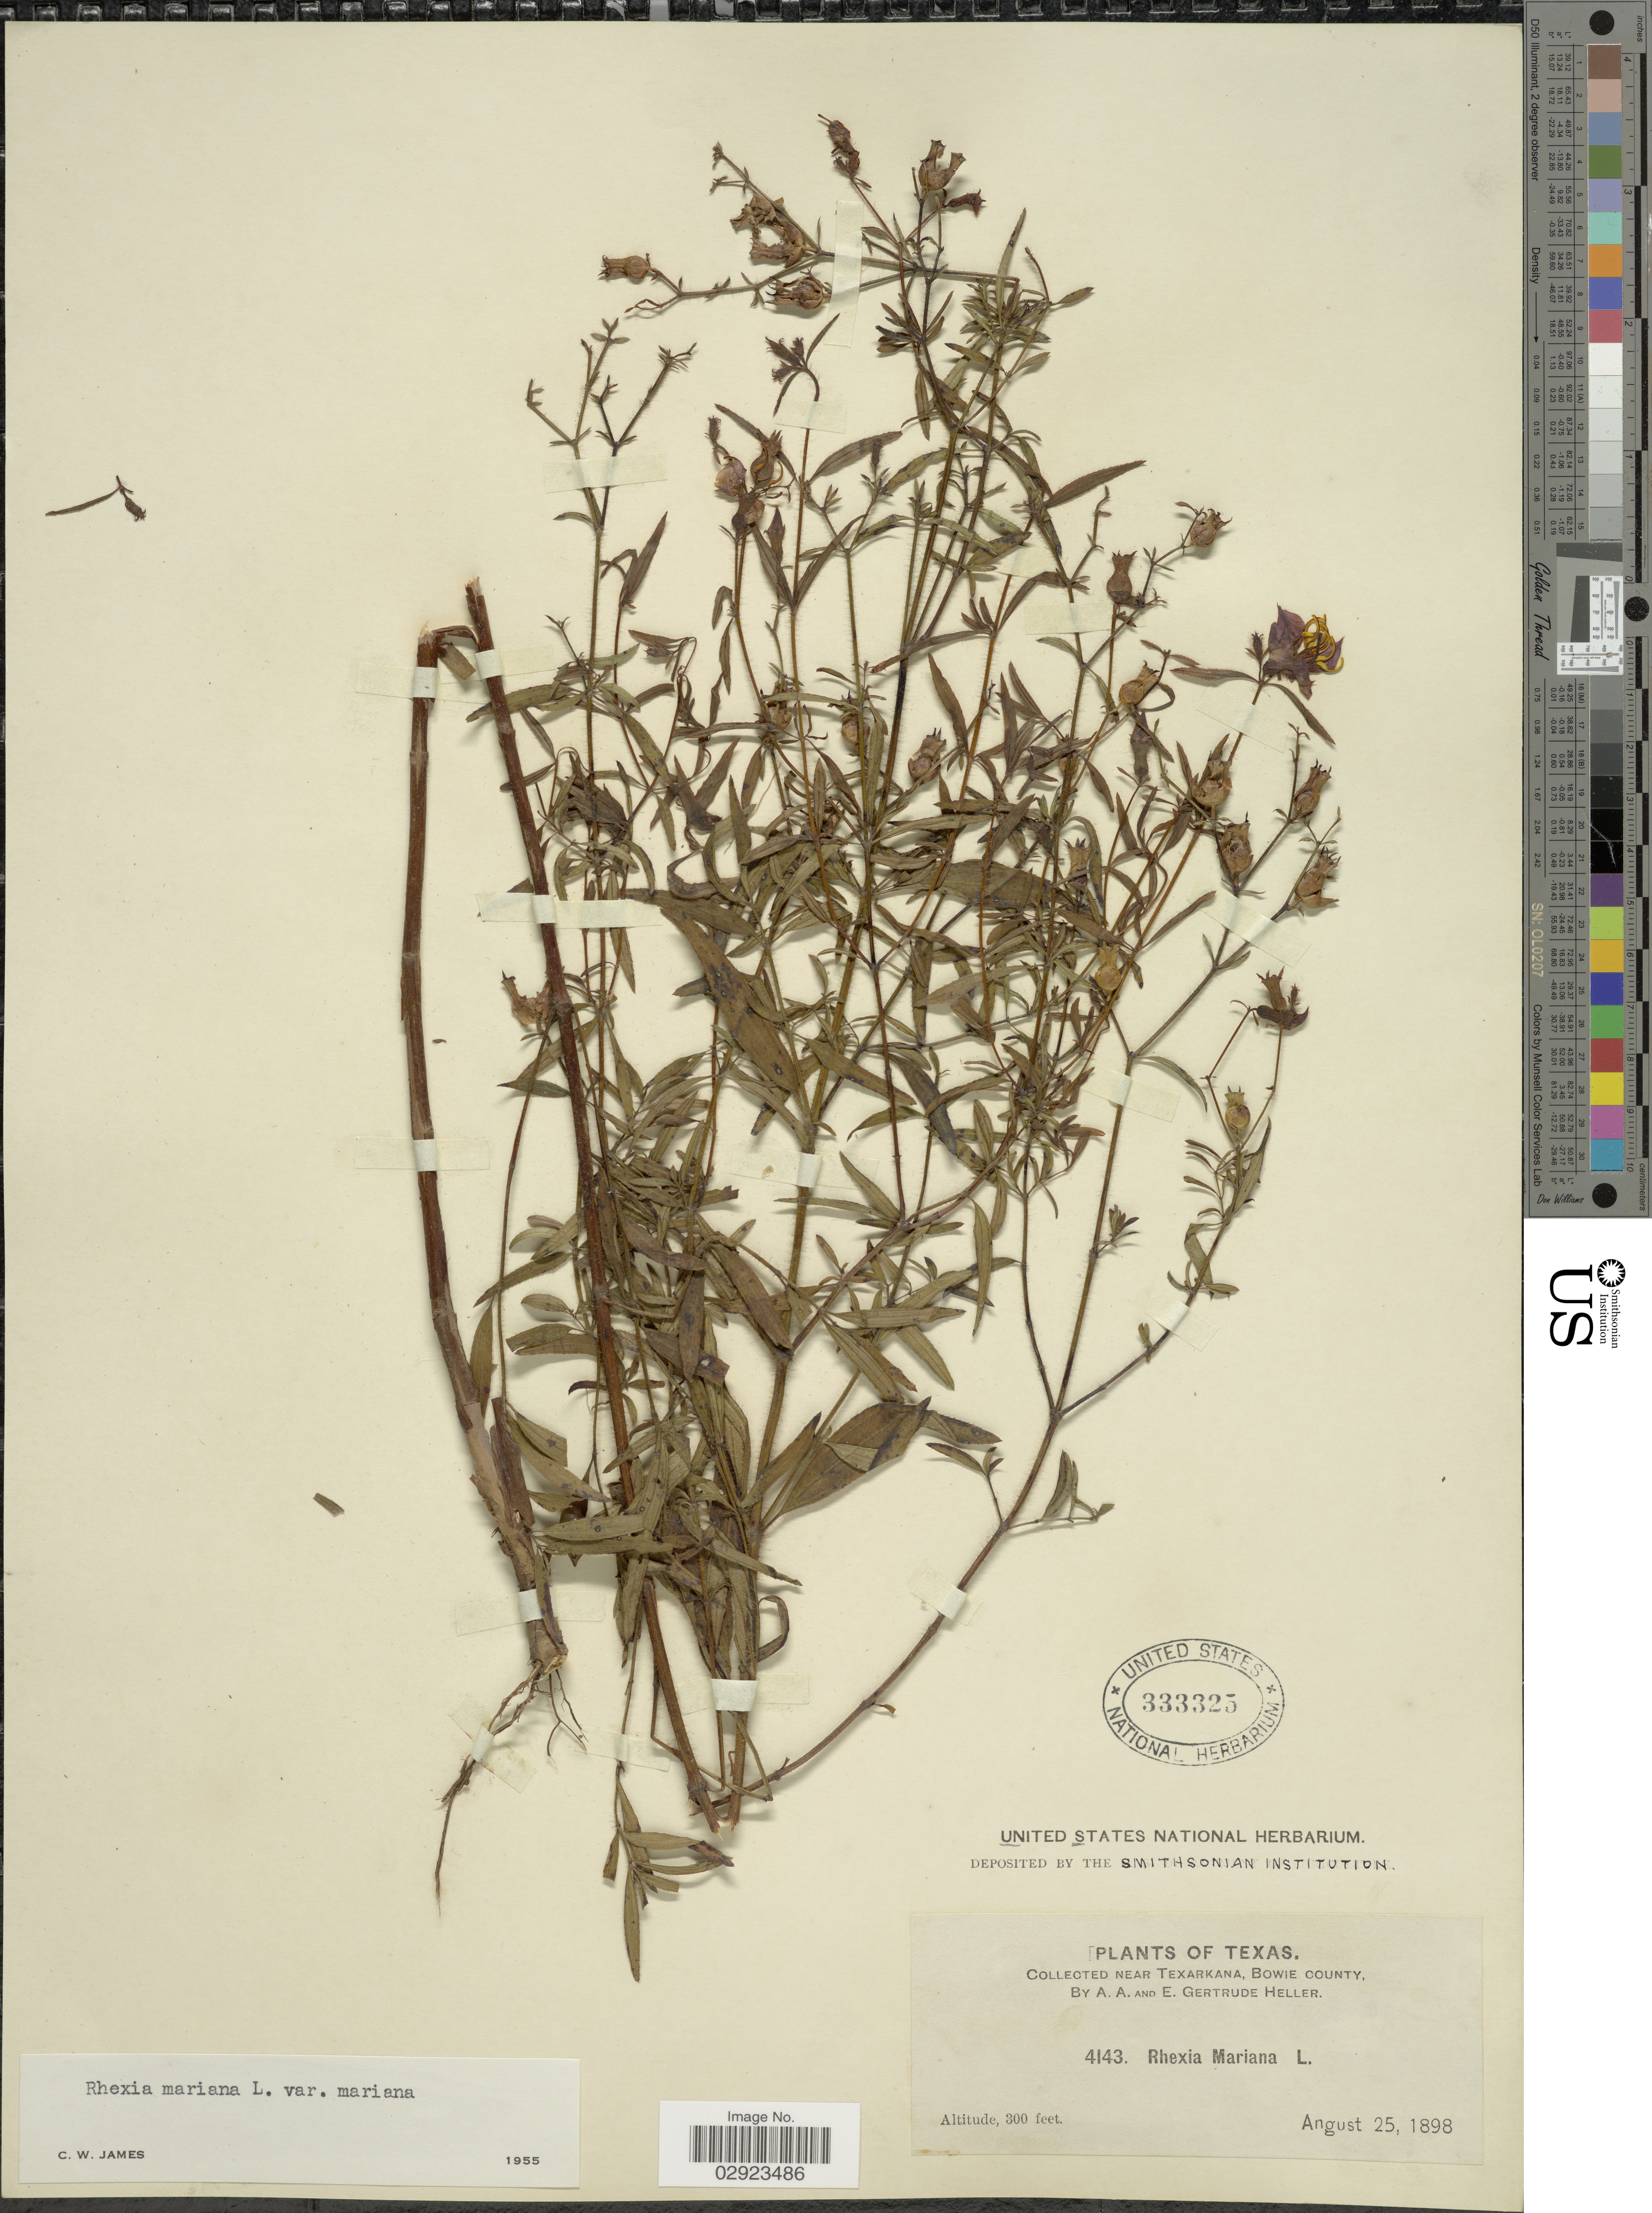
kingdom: Plantae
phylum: Tracheophyta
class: Magnoliopsida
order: Myrtales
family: Melastomataceae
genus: Rhexia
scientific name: Rhexia mariana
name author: L.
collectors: A. A. Heller & E. G. Heller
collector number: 4143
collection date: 1898-05-25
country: United States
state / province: Texas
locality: Near Texarkana, Bowie County.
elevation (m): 91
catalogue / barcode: US 333325